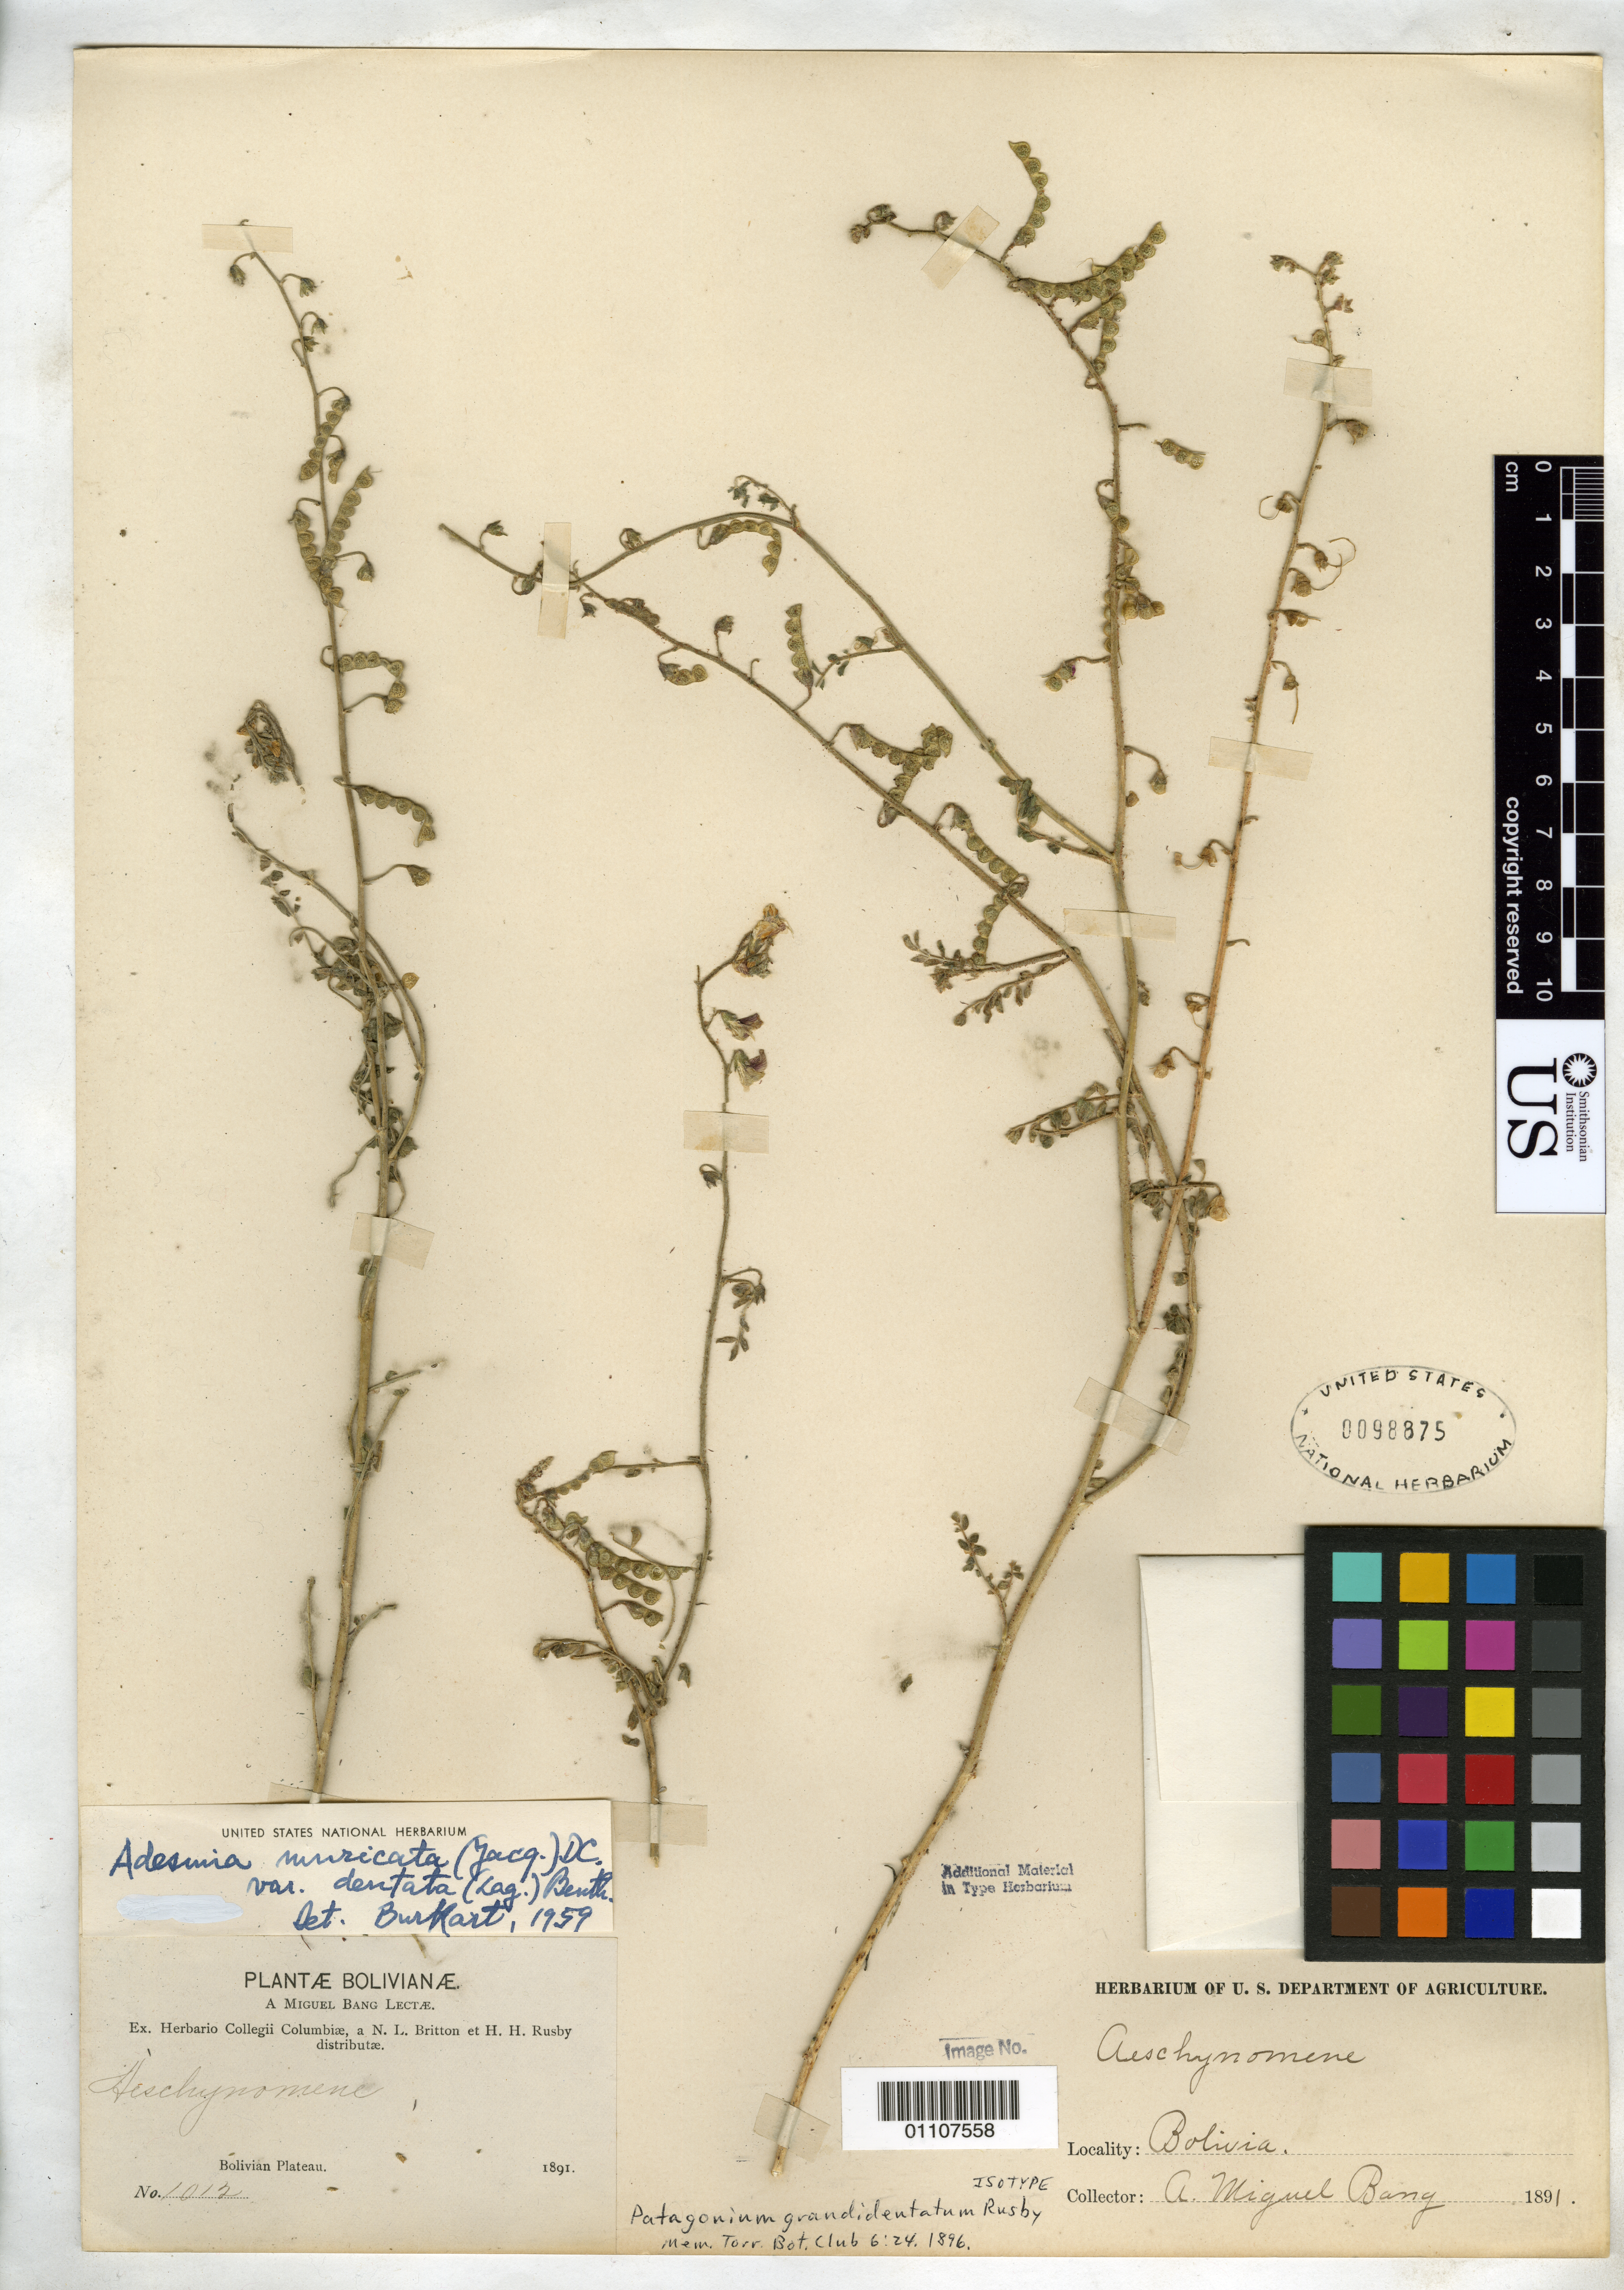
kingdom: Plantae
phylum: Tracheophyta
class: Magnoliopsida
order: Fabales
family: Fabaceae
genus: Patagonium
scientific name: Patagonium grandidentatum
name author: Rusby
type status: Isotype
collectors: M. Bang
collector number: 1012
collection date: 1891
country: Bolivia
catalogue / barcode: US 98875